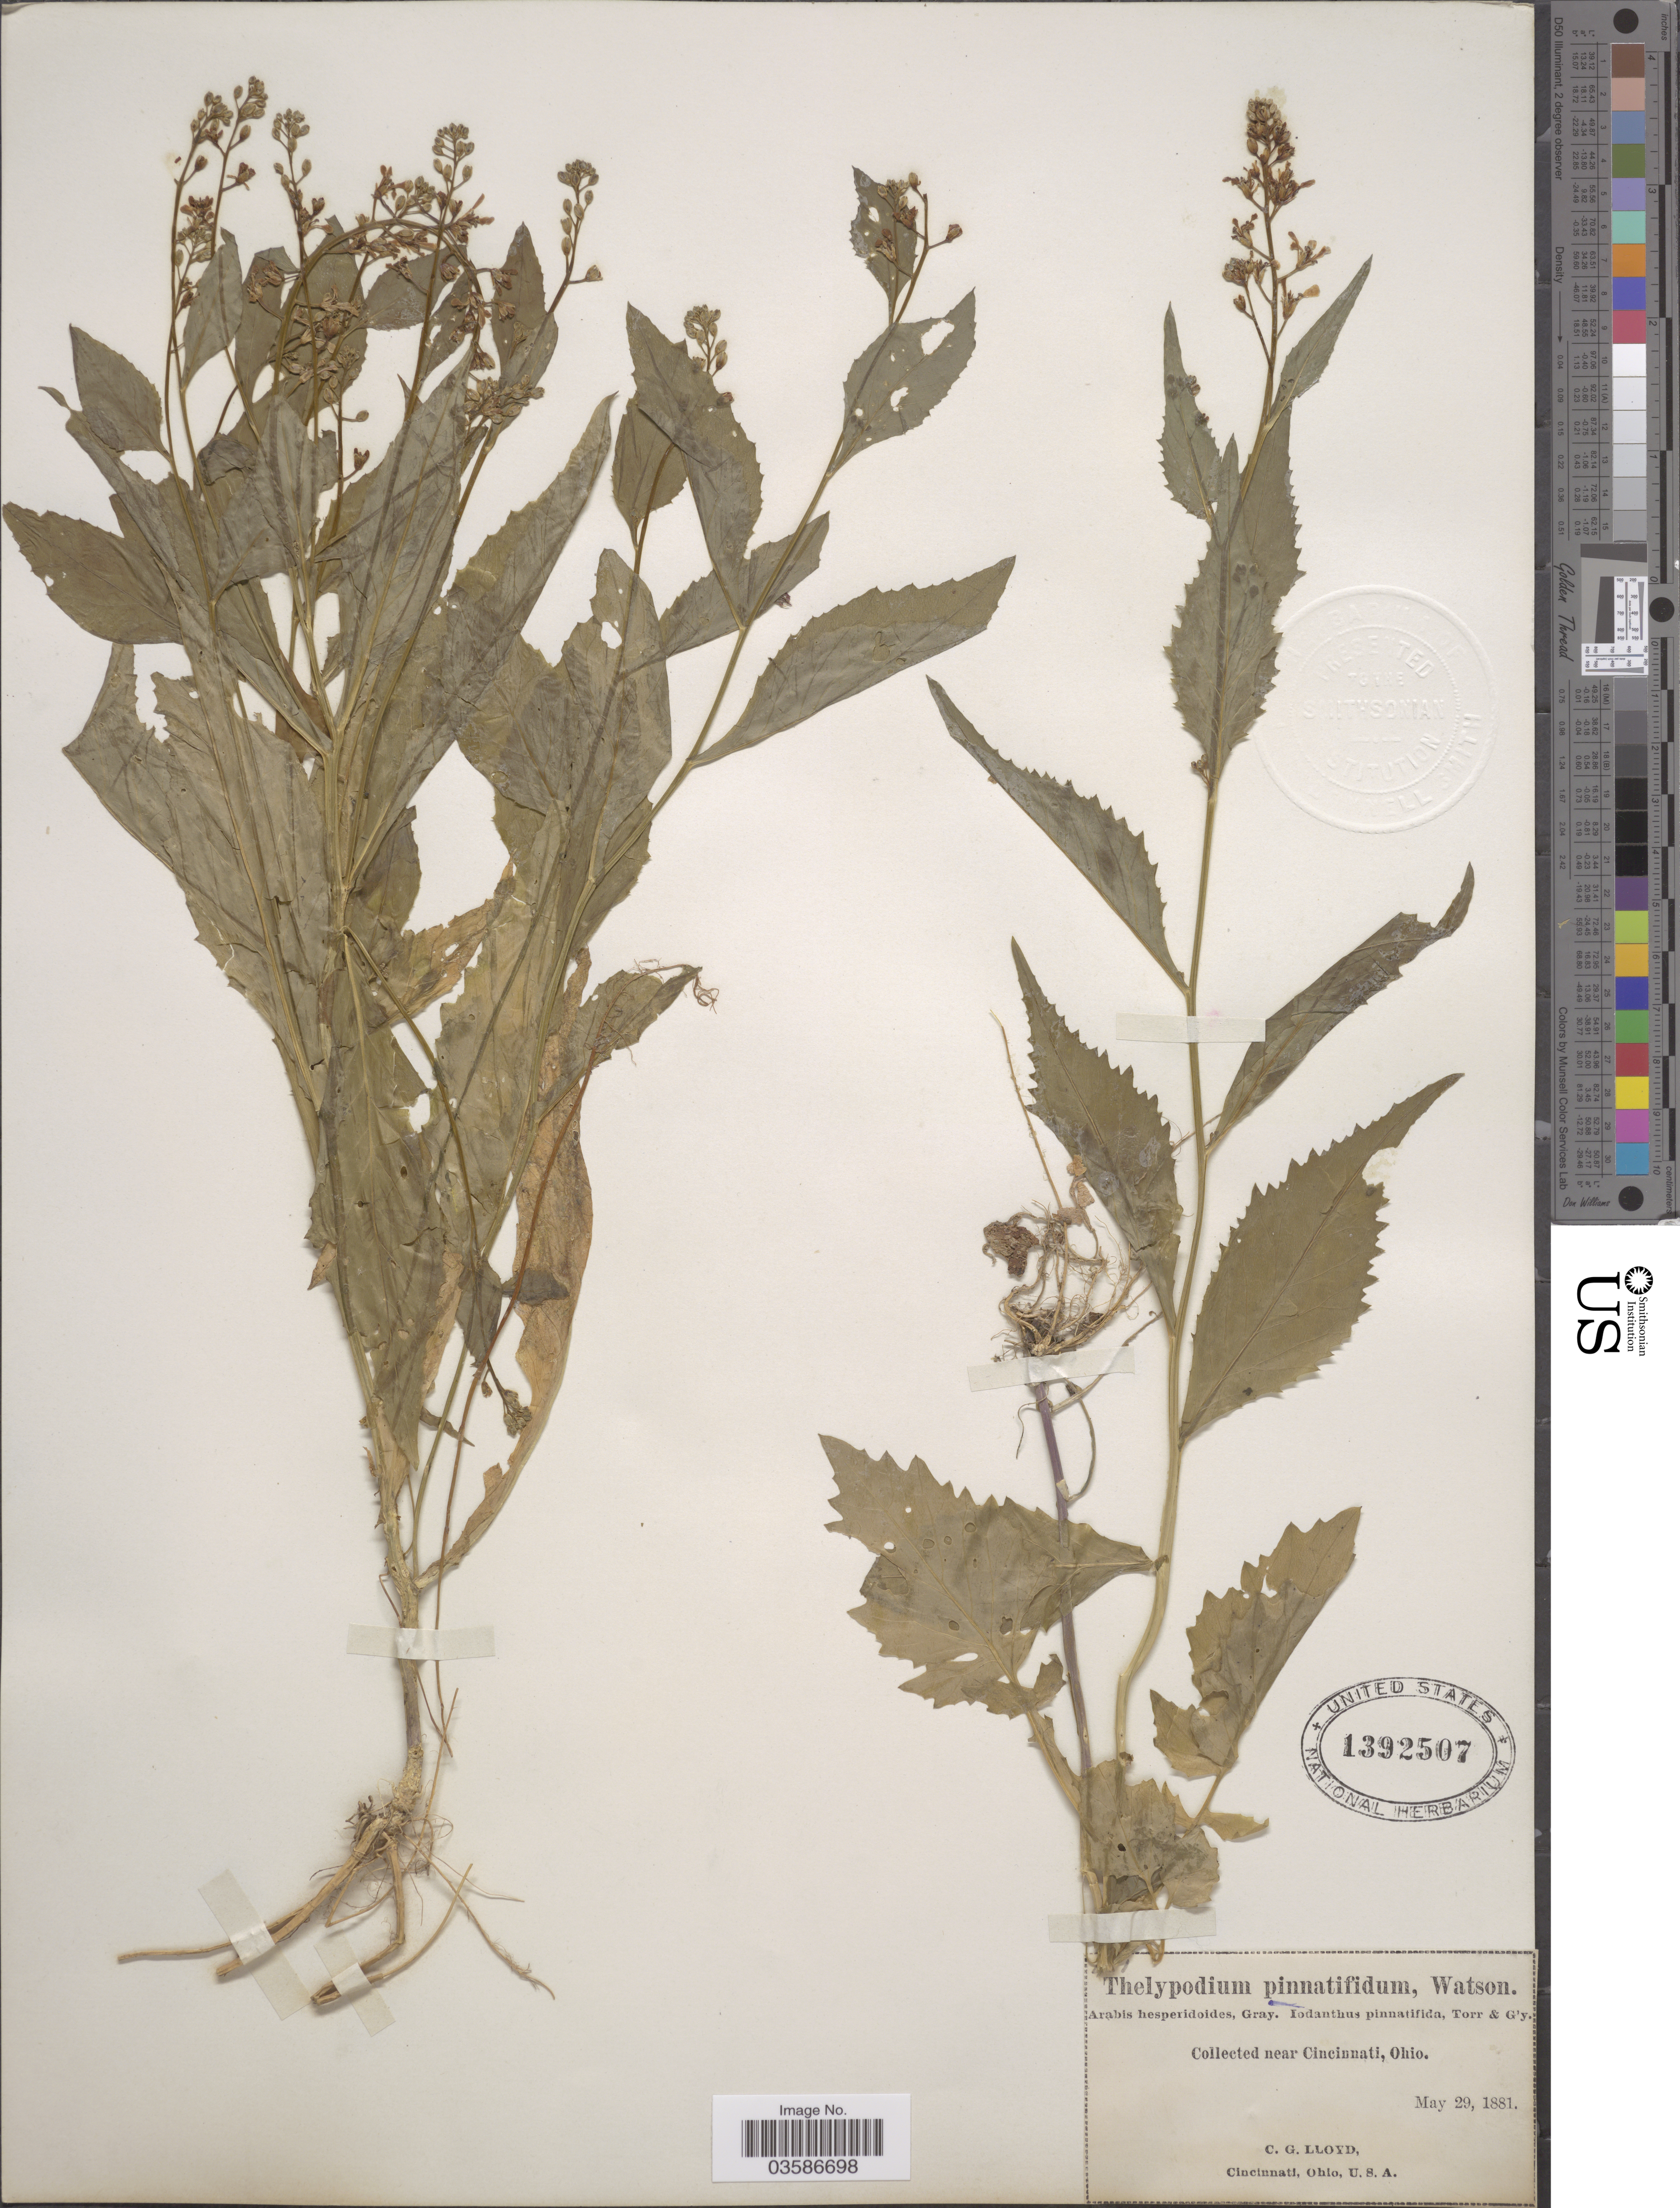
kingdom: Plantae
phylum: Tracheophyta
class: Magnoliopsida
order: Brassicales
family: Brassicaceae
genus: Iodanthus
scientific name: Iodanthus pinnatifidus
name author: (Michx.) Steud.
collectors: C. G. Lloyd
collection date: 1881-05-29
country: United States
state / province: Ohio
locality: Near Cincinnati.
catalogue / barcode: US 1392507